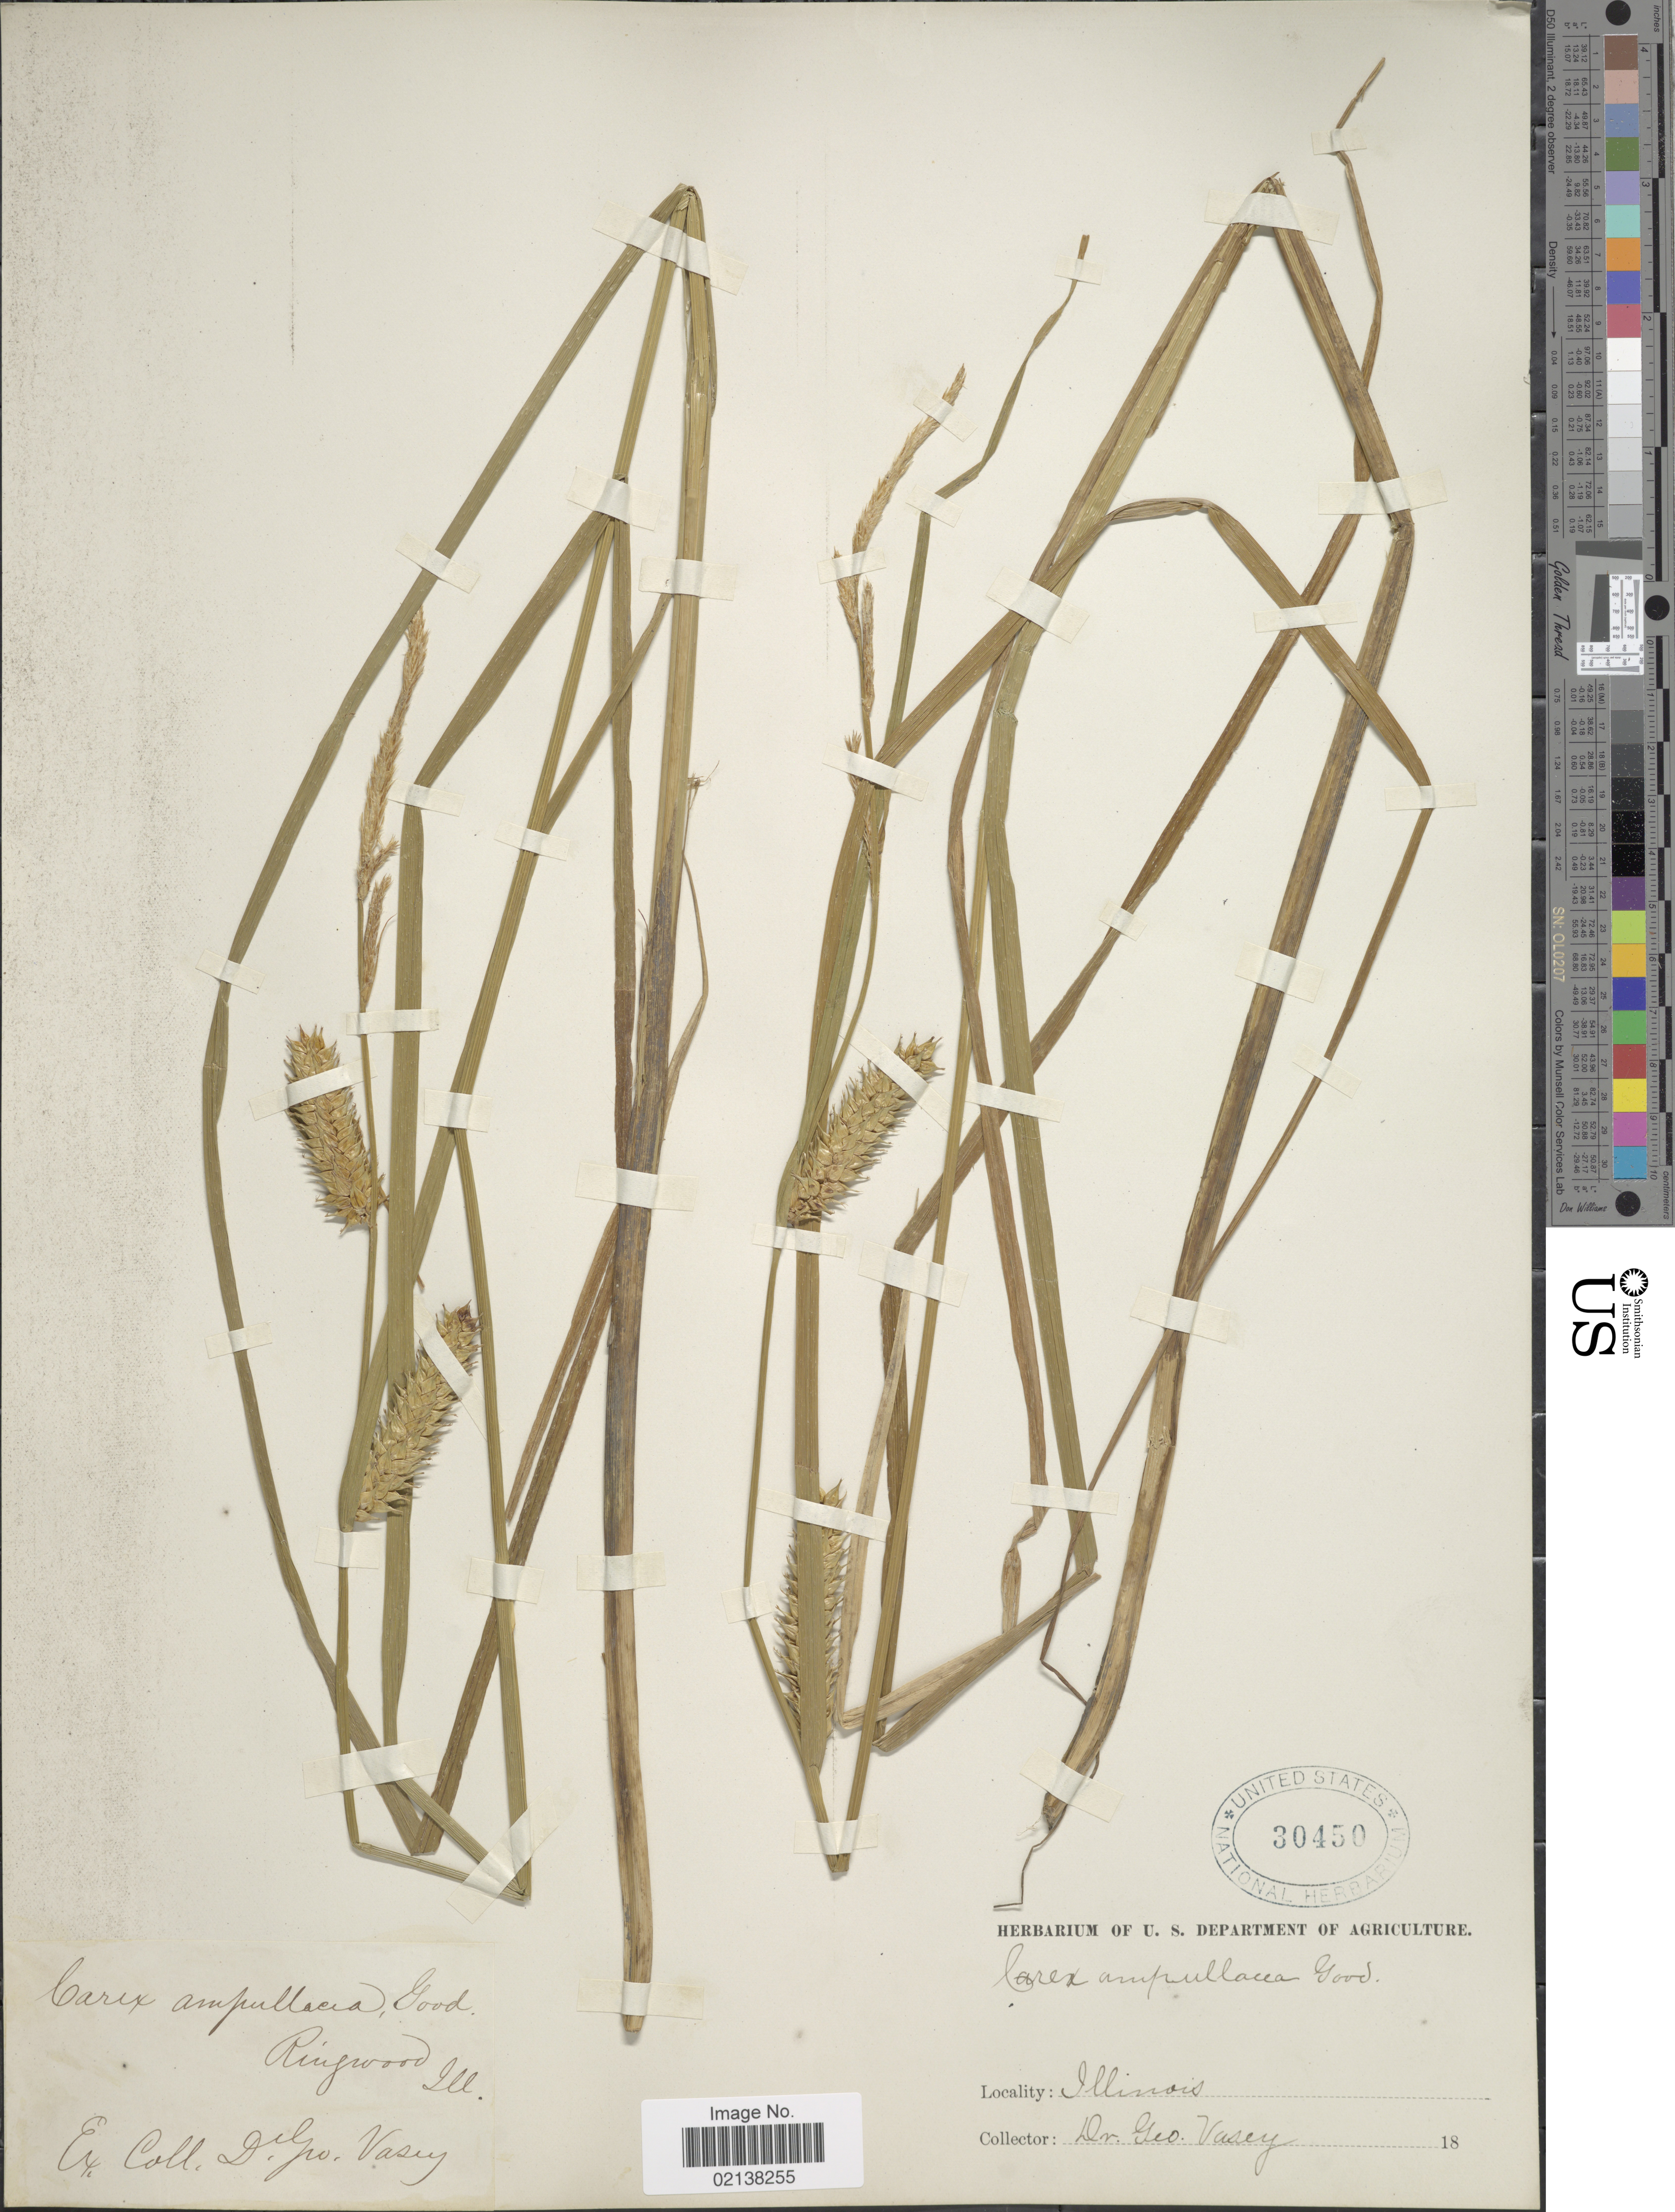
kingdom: Plantae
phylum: Tracheophyta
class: Liliopsida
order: Poales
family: Cyperaceae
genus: Carex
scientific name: Carex vesicaria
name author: L.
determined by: Strong, Mark T., (BOT), Smithsonian Institution - National Museum of Natural History (UNITED STATES)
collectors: G. Vasey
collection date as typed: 18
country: United States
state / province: Illinois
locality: Ringwood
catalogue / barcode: US 30450